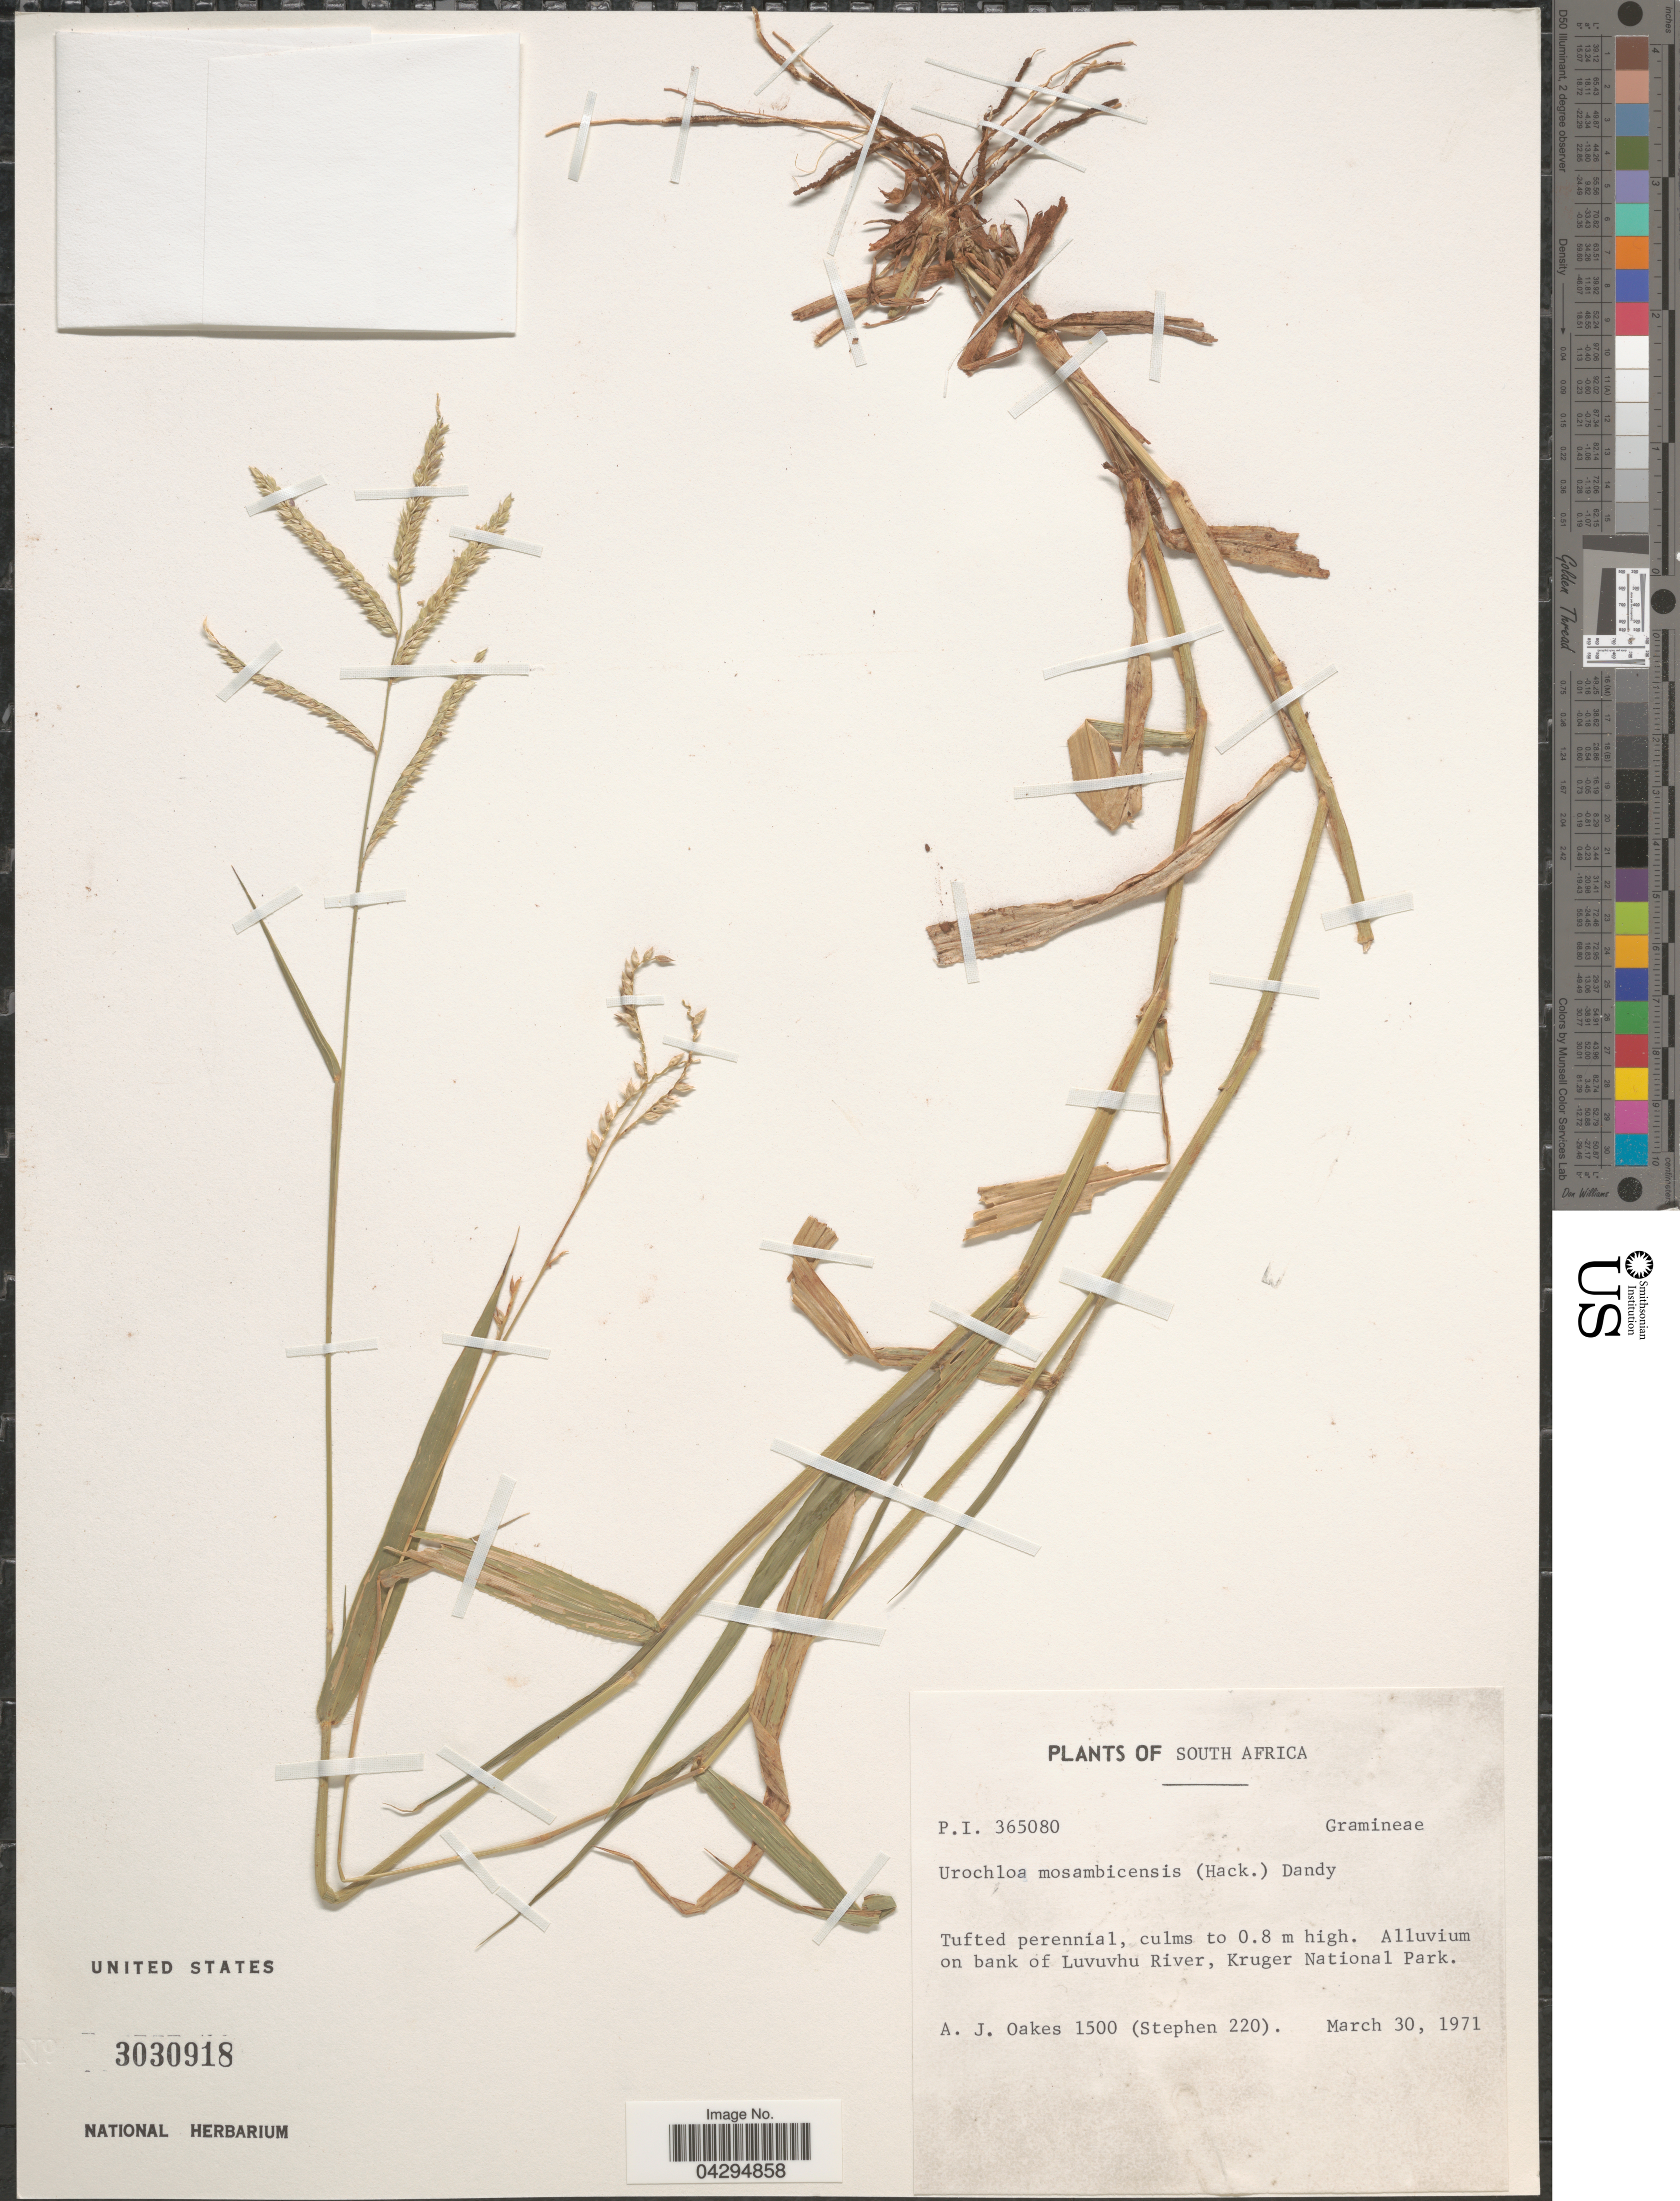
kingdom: Plantae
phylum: Tracheophyta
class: Liliopsida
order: Poales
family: Poaceae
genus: Urochloa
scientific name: Urochloa mosambicensis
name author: (Hack.) Dandy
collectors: A. Oakes & Stephen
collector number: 1500/220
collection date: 1971-03-30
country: South Africa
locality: Alluvium on bank of Luvuvhu River, Kruger National Park.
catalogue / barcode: US 3030918